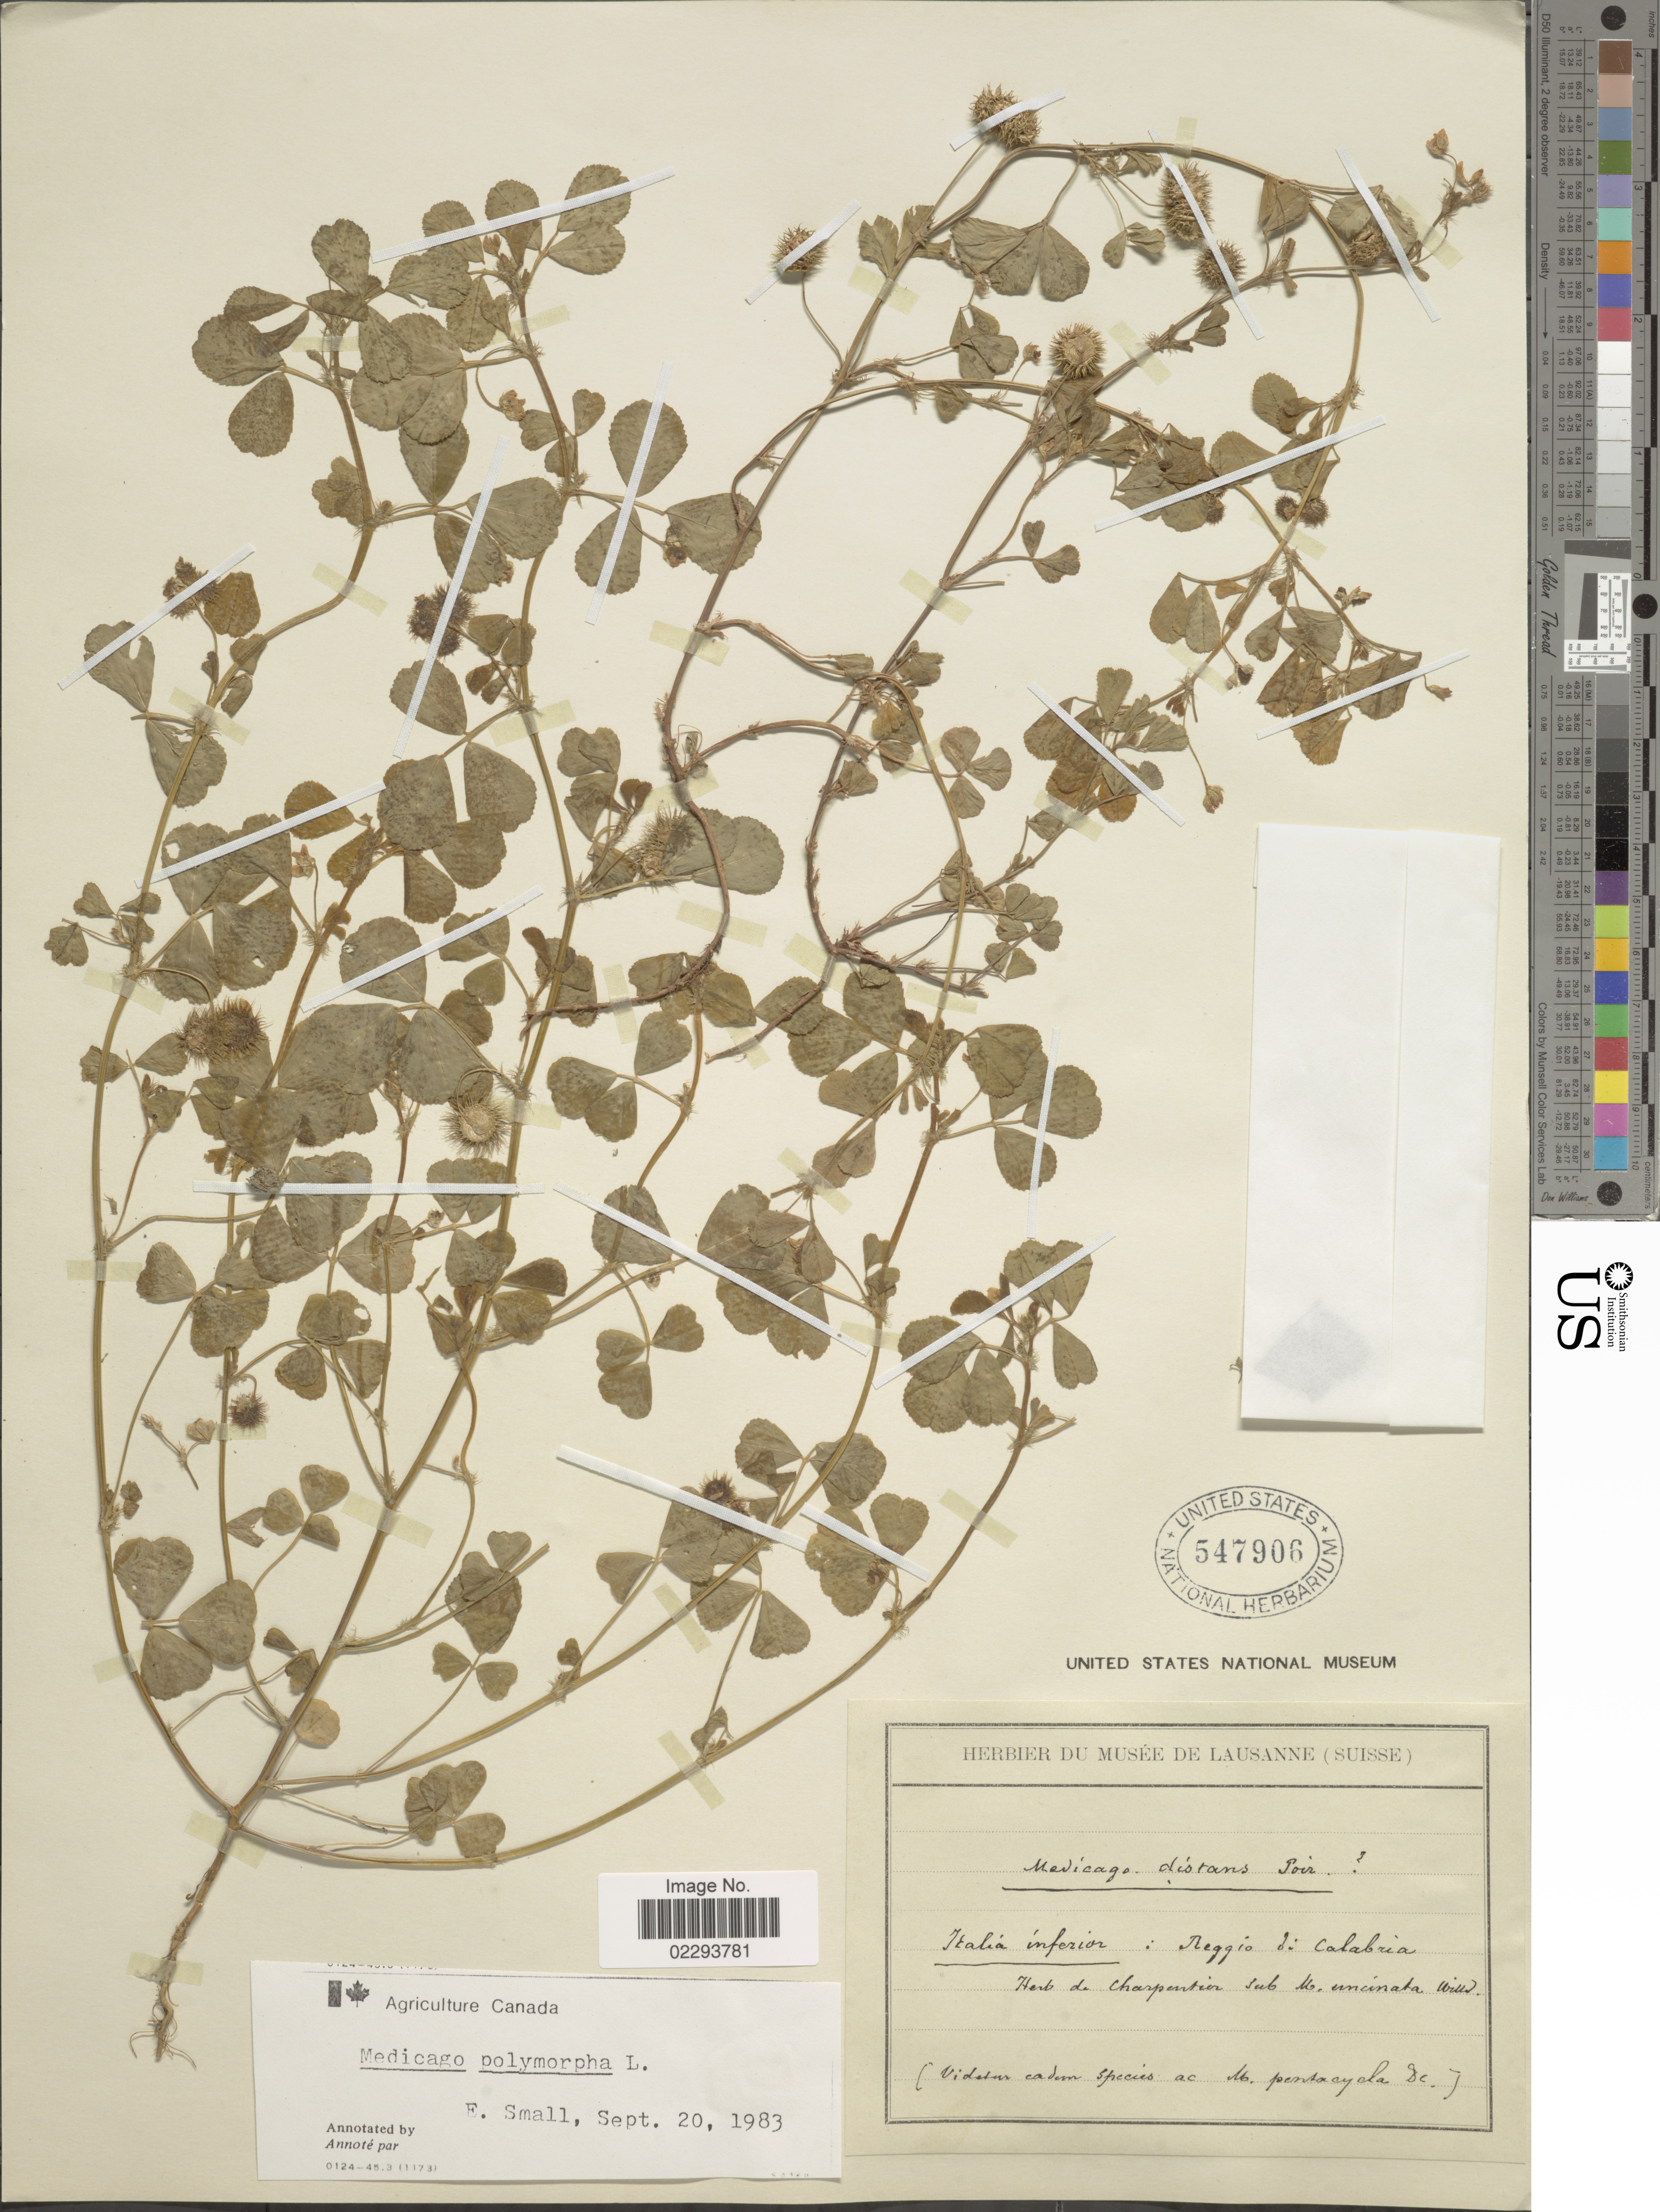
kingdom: Plantae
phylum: Tracheophyta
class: Magnoliopsida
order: Fabales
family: Fabaceae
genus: Medicago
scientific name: Medicago polymorpha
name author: L.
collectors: Ex herb. Musee de Lausanne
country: Italy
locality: Italia inferior: Reggio di Calabria Herb. de Charpention sub. M. uncinata [illegible text].[interpreted]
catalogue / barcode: US 547906